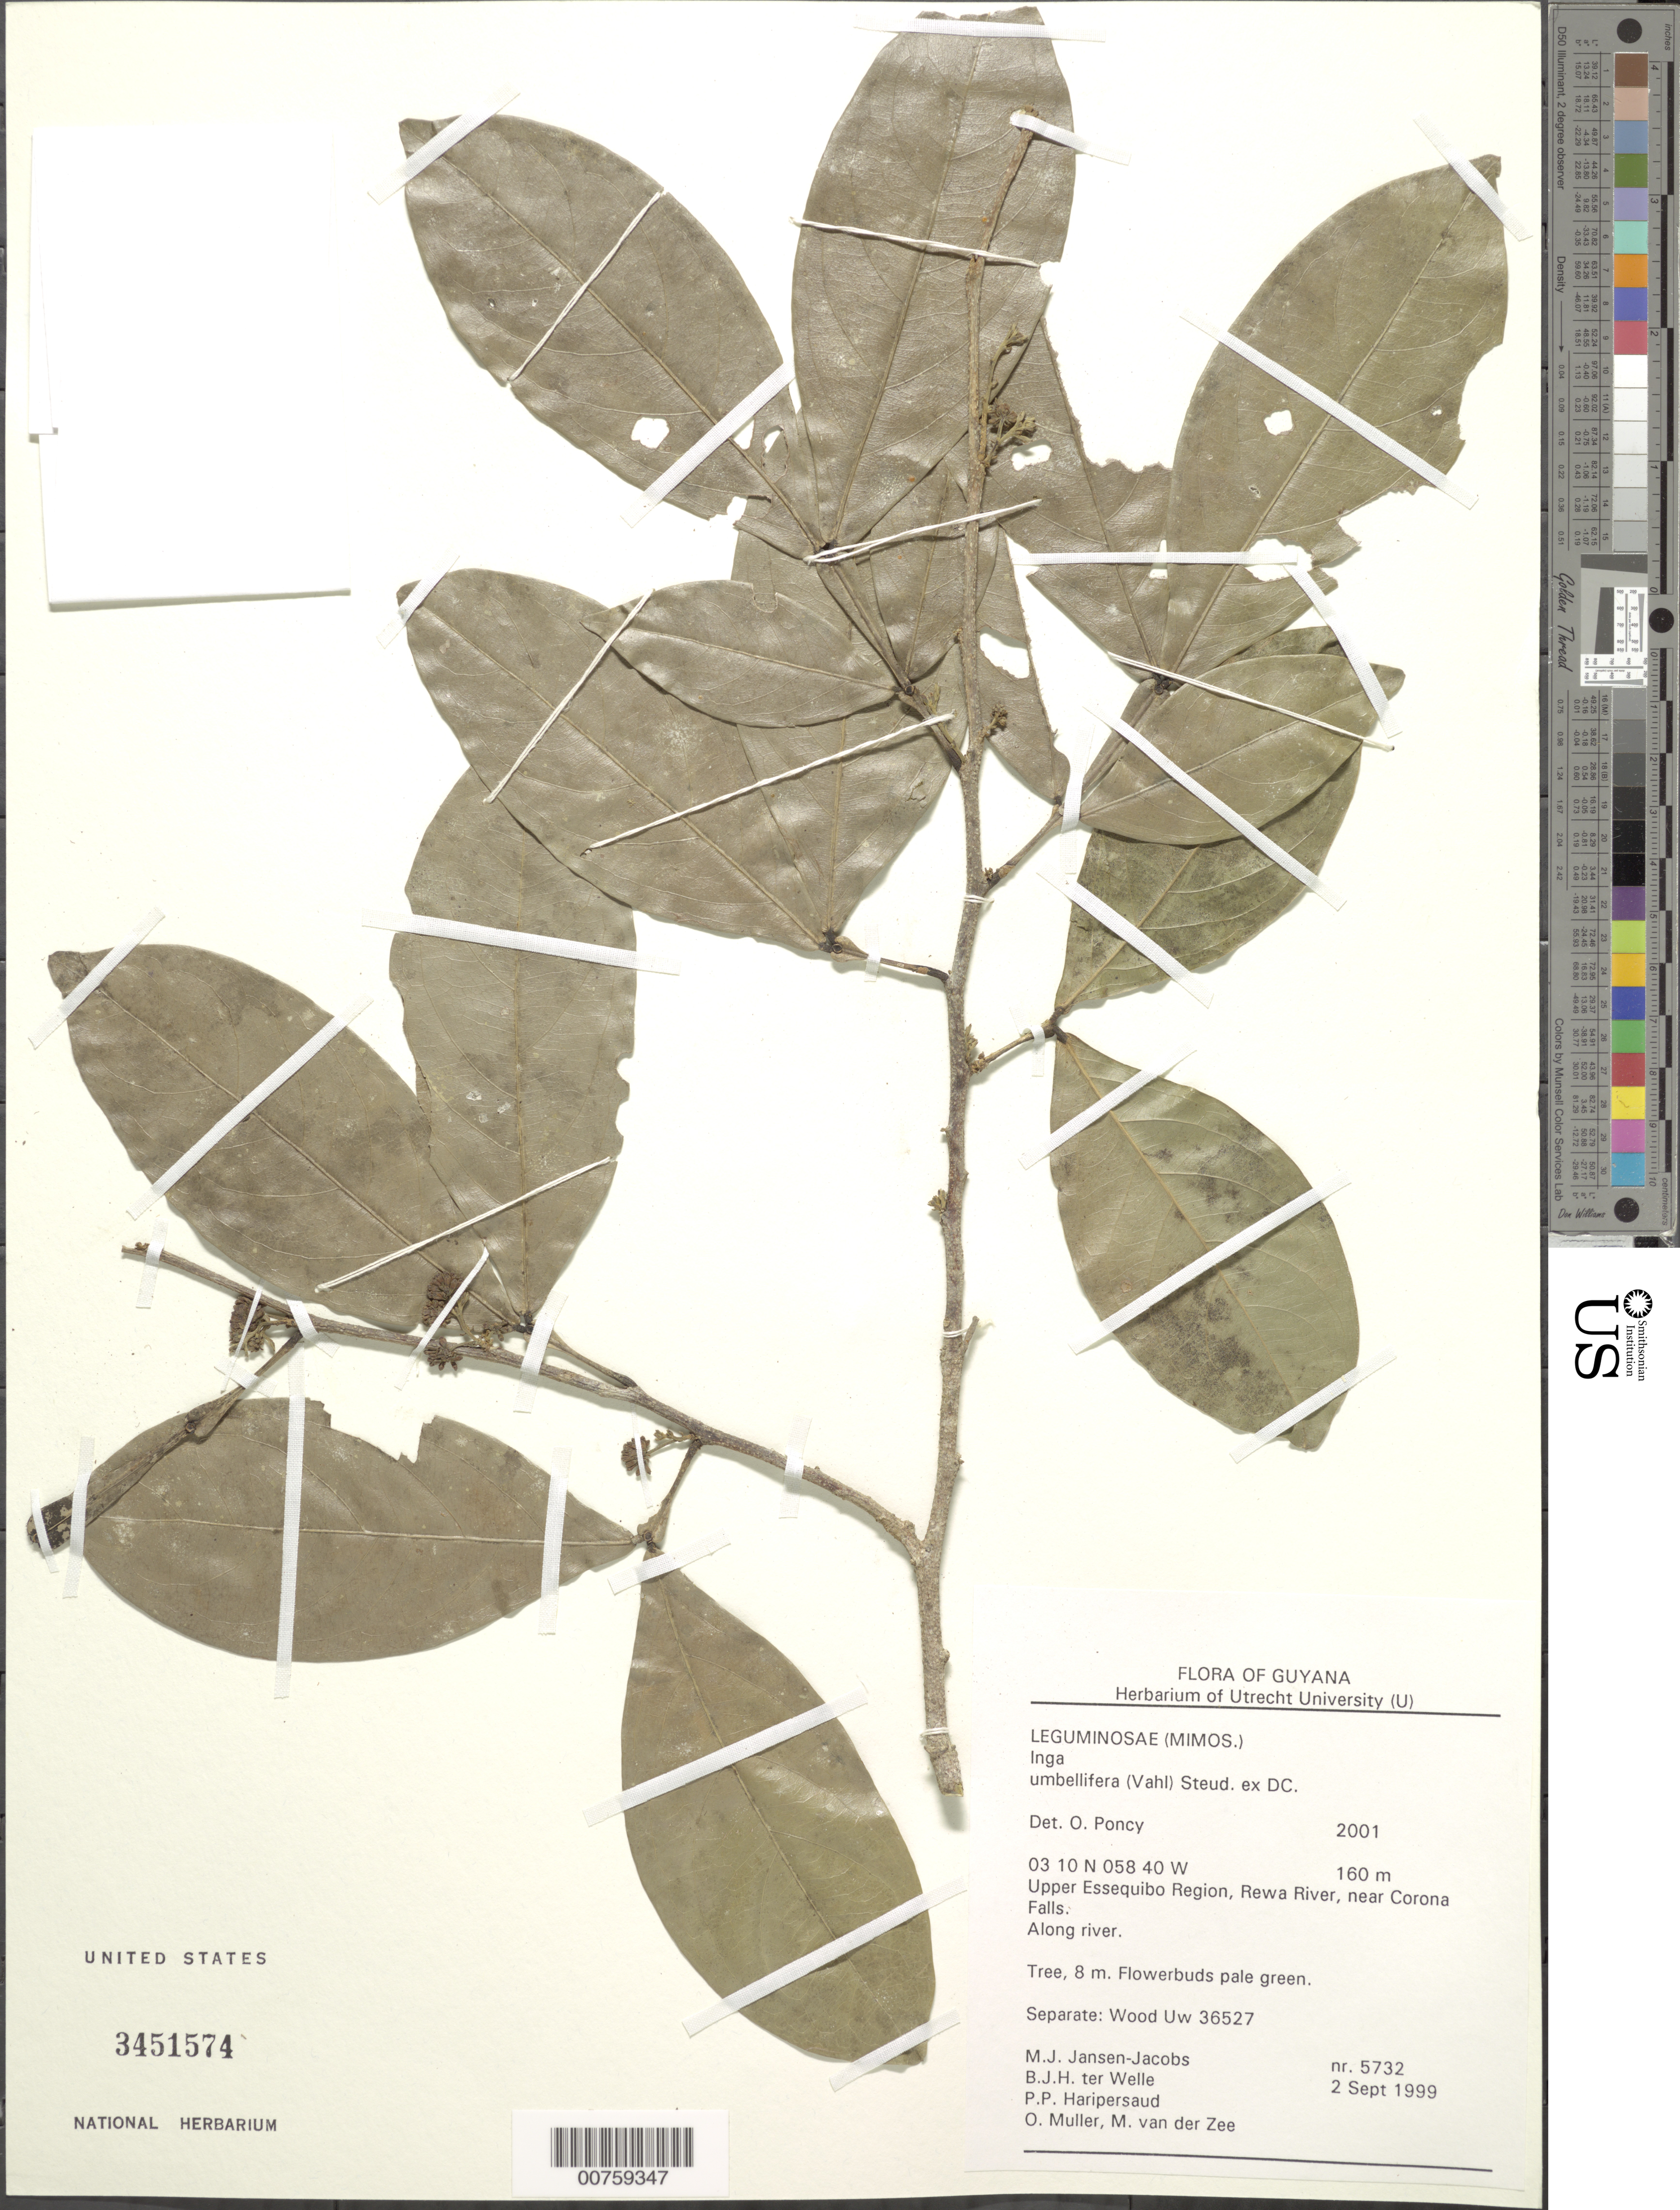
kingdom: Plantae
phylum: Tracheophyta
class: Magnoliopsida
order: Fabales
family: Fabaceae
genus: Inga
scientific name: Inga umbellifera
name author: (Vahl) Steud. ex DC.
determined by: Poncy, O.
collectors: M. J. Jansen-Jacobs, B. Welle, P. Haripersaud, O. Muller & M. van der Zee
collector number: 5732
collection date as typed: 2-Sep-99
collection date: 1999-09-02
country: Guyana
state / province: U. Takutu-U. Essequibo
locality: Rewa River, near Corona Falls, Upper Essequibo Region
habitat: Along river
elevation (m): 160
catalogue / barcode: US 3451574